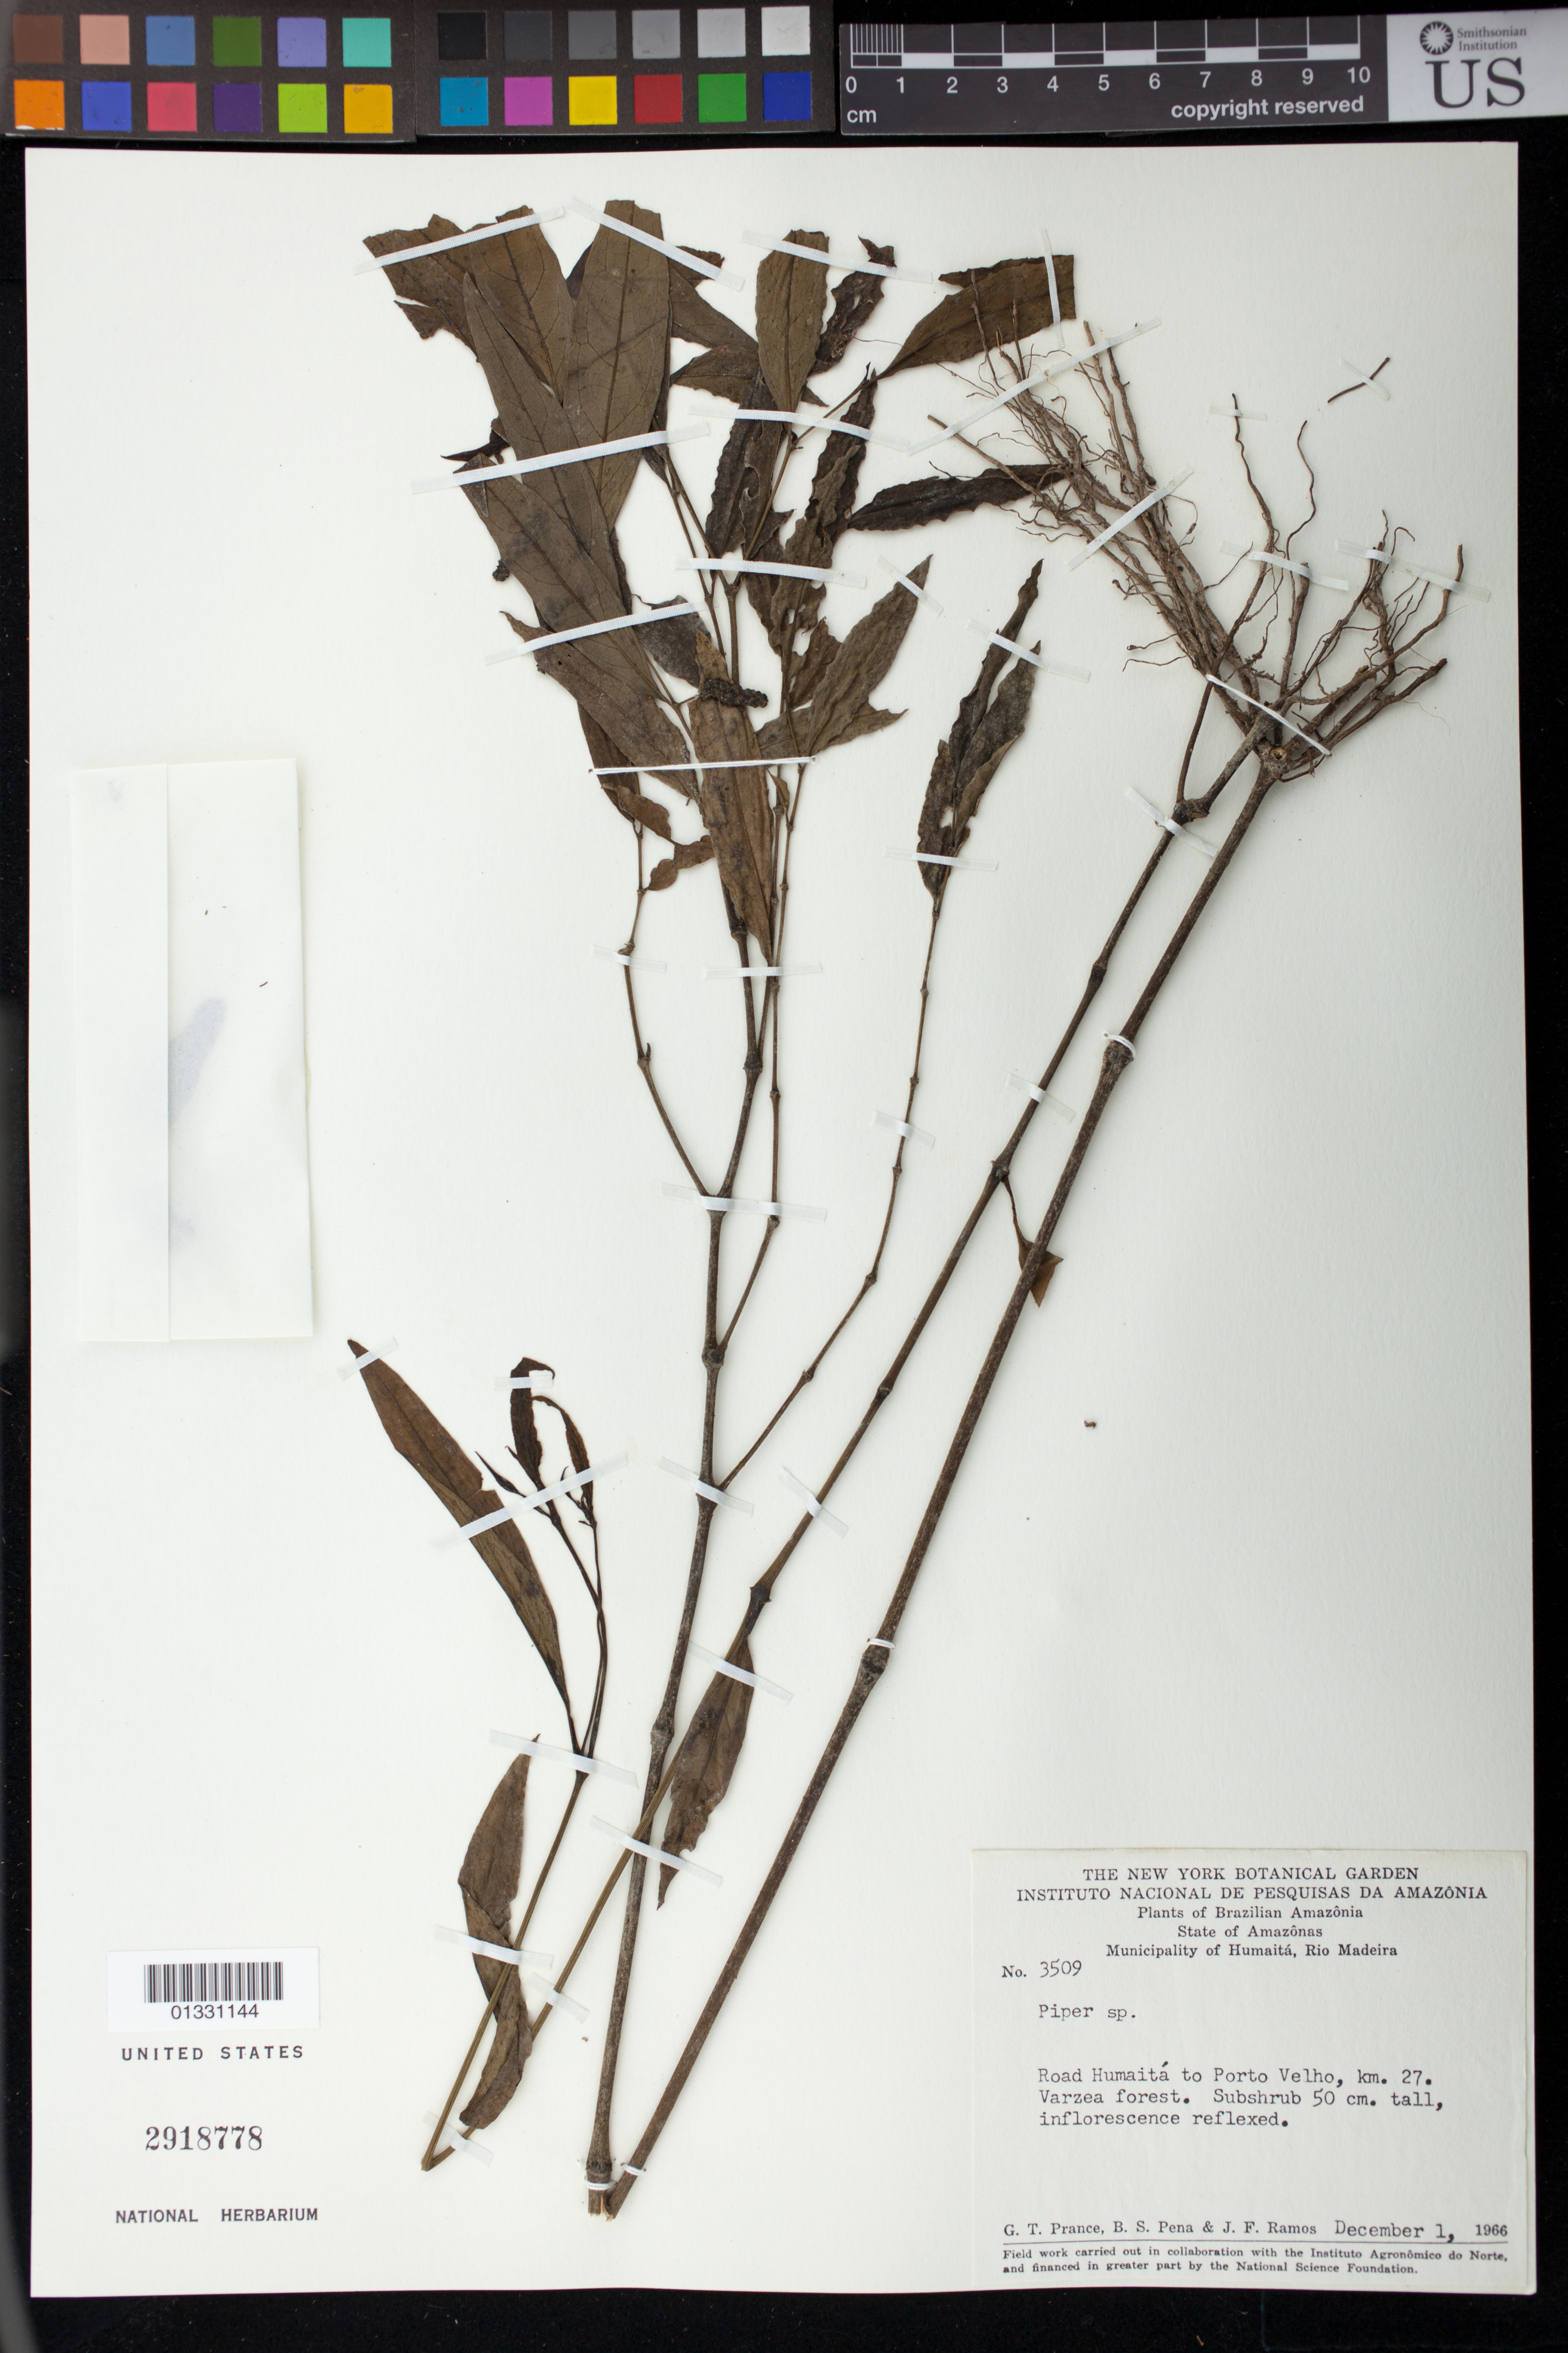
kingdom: Plantae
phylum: Tracheophyta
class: Magnoliopsida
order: Piperales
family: Piperaceae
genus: Piper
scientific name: Piper sp.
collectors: G. T. Prance, B. S. Pena & J. F. Ramos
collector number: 3509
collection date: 1966-12-01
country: Brazil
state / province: Amazonas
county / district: Humaitá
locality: Road Humaitá to Porto Velho, Km 27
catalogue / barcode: US 2918778